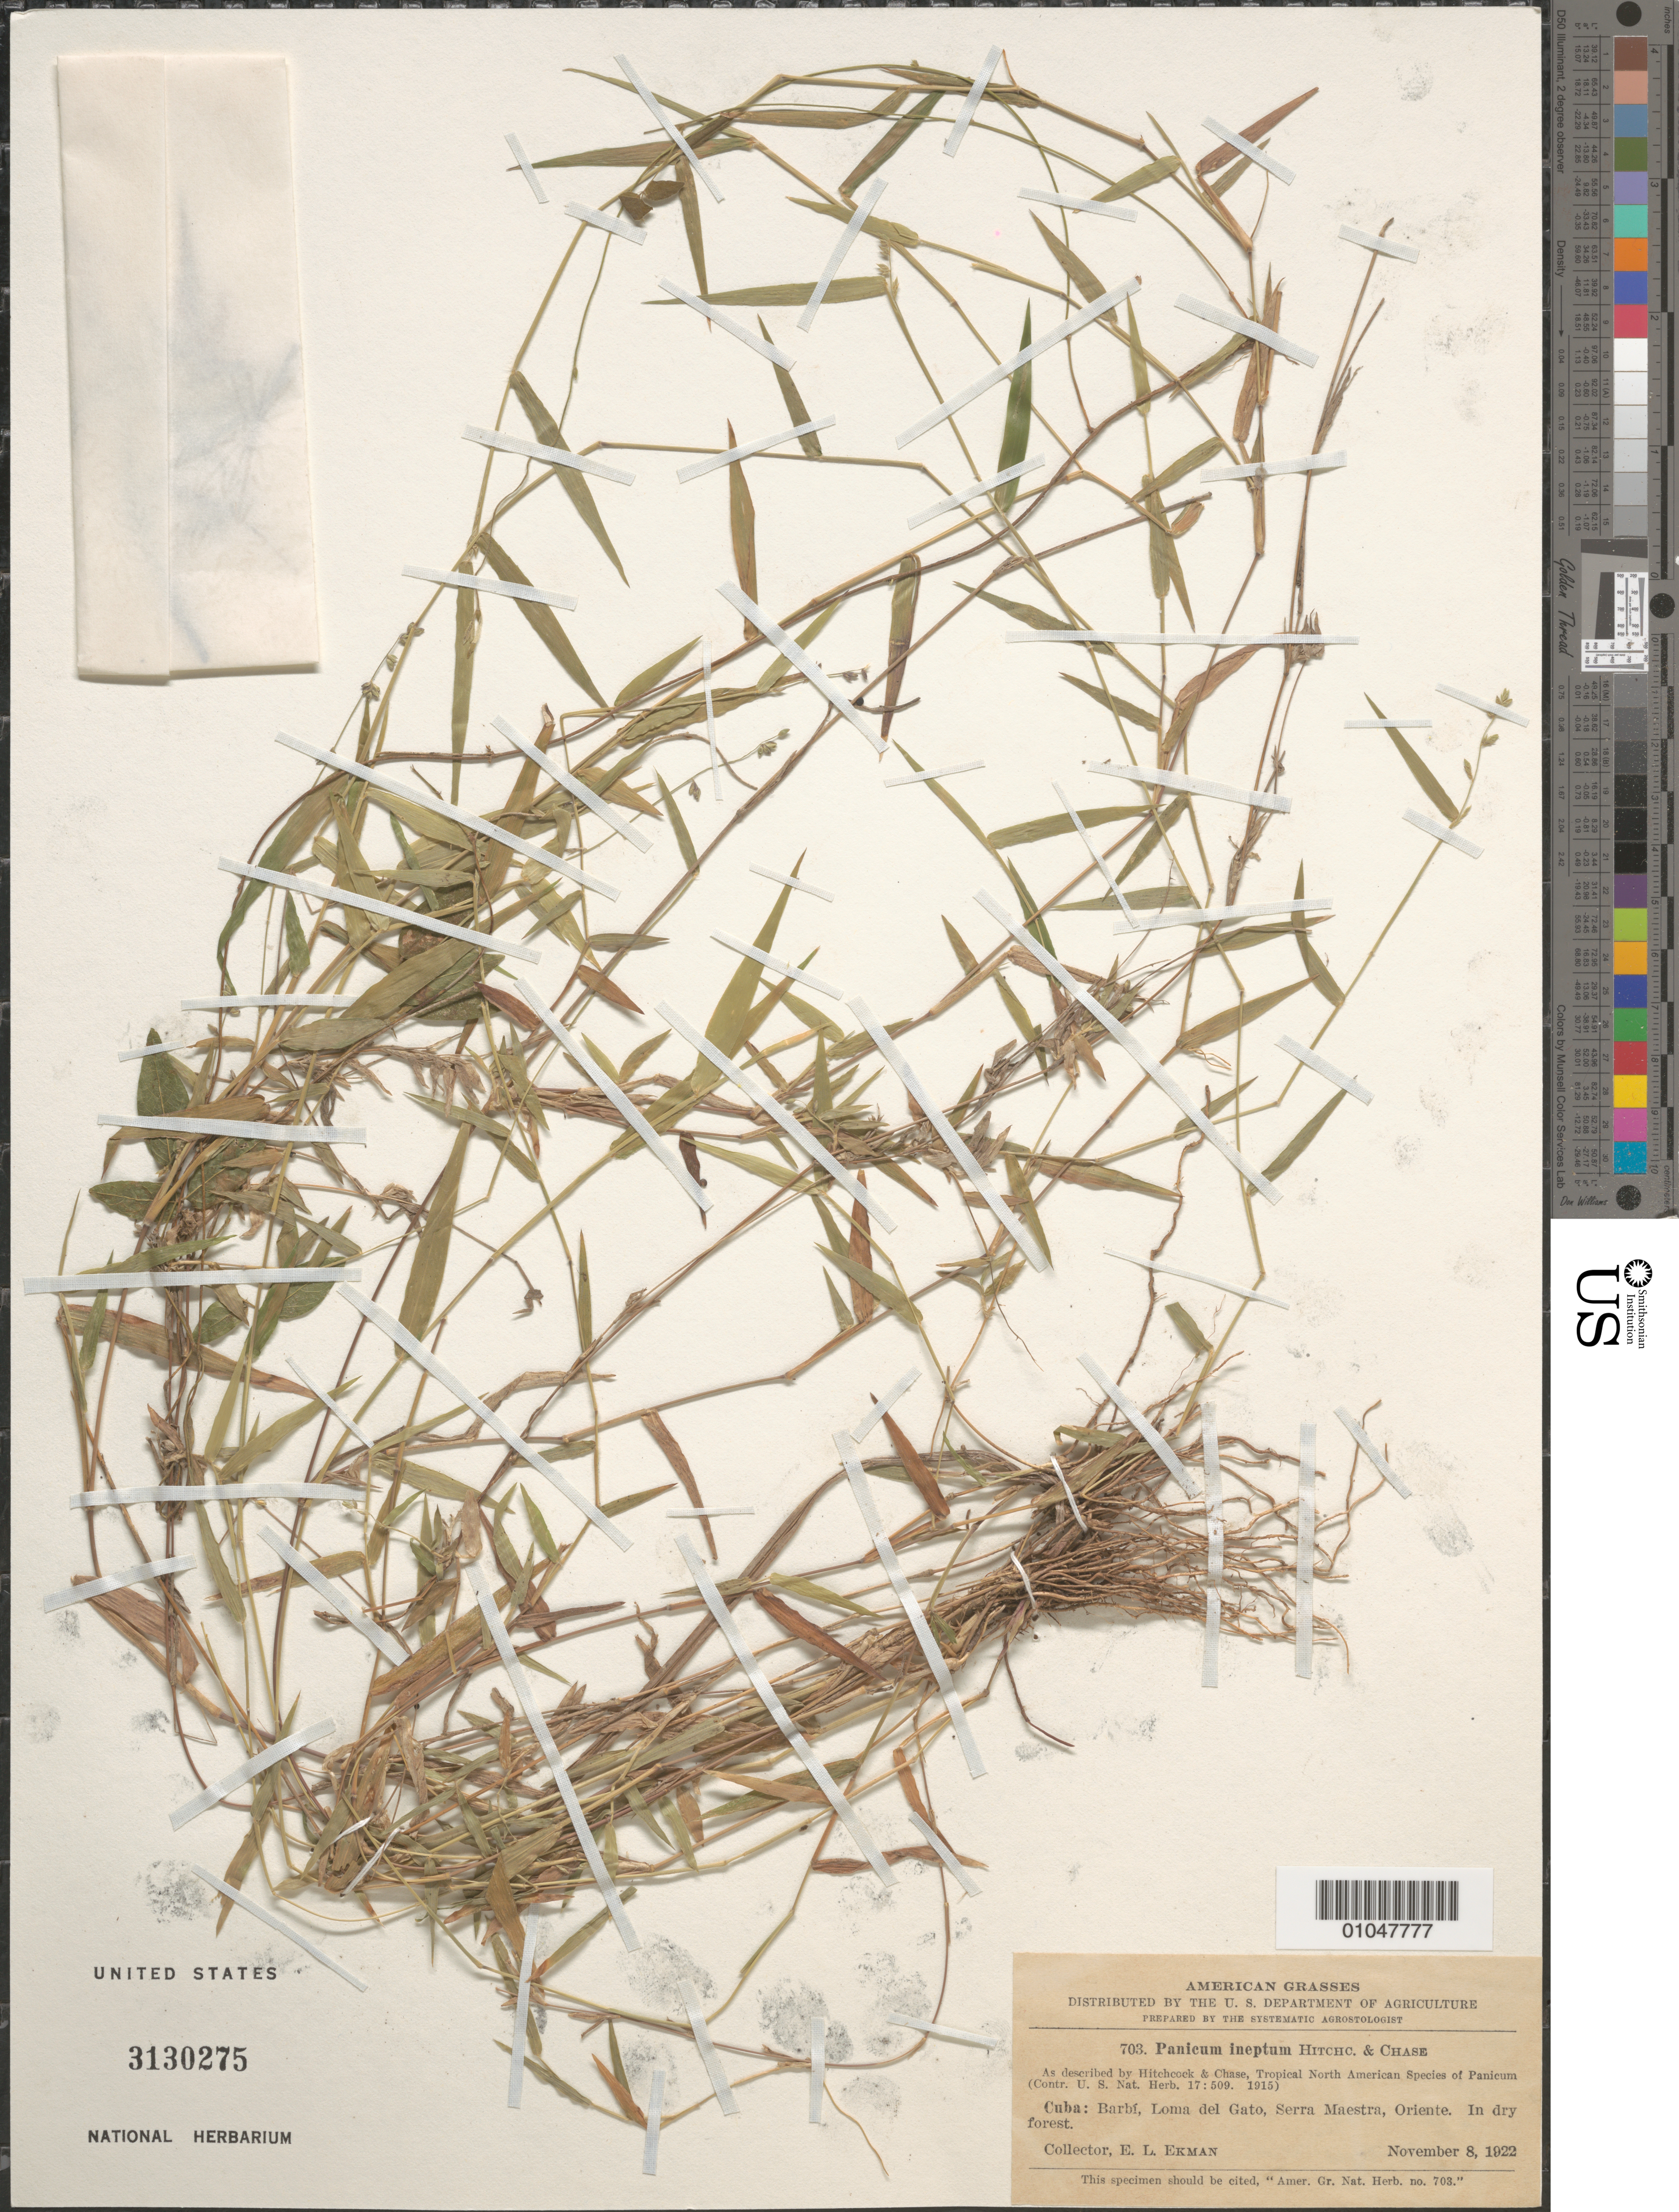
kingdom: Plantae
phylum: Tracheophyta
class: Liliopsida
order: Poales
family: Poaceae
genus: Panicum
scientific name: Panicum ineptum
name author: Hitchc. & Chase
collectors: E. L. Ekman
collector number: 703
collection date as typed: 08 Nov 1922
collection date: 1922-11-08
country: Cuba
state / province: Granma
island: Cuba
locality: Barbi, Loma de Gato, Serra Maestra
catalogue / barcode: US 3130275